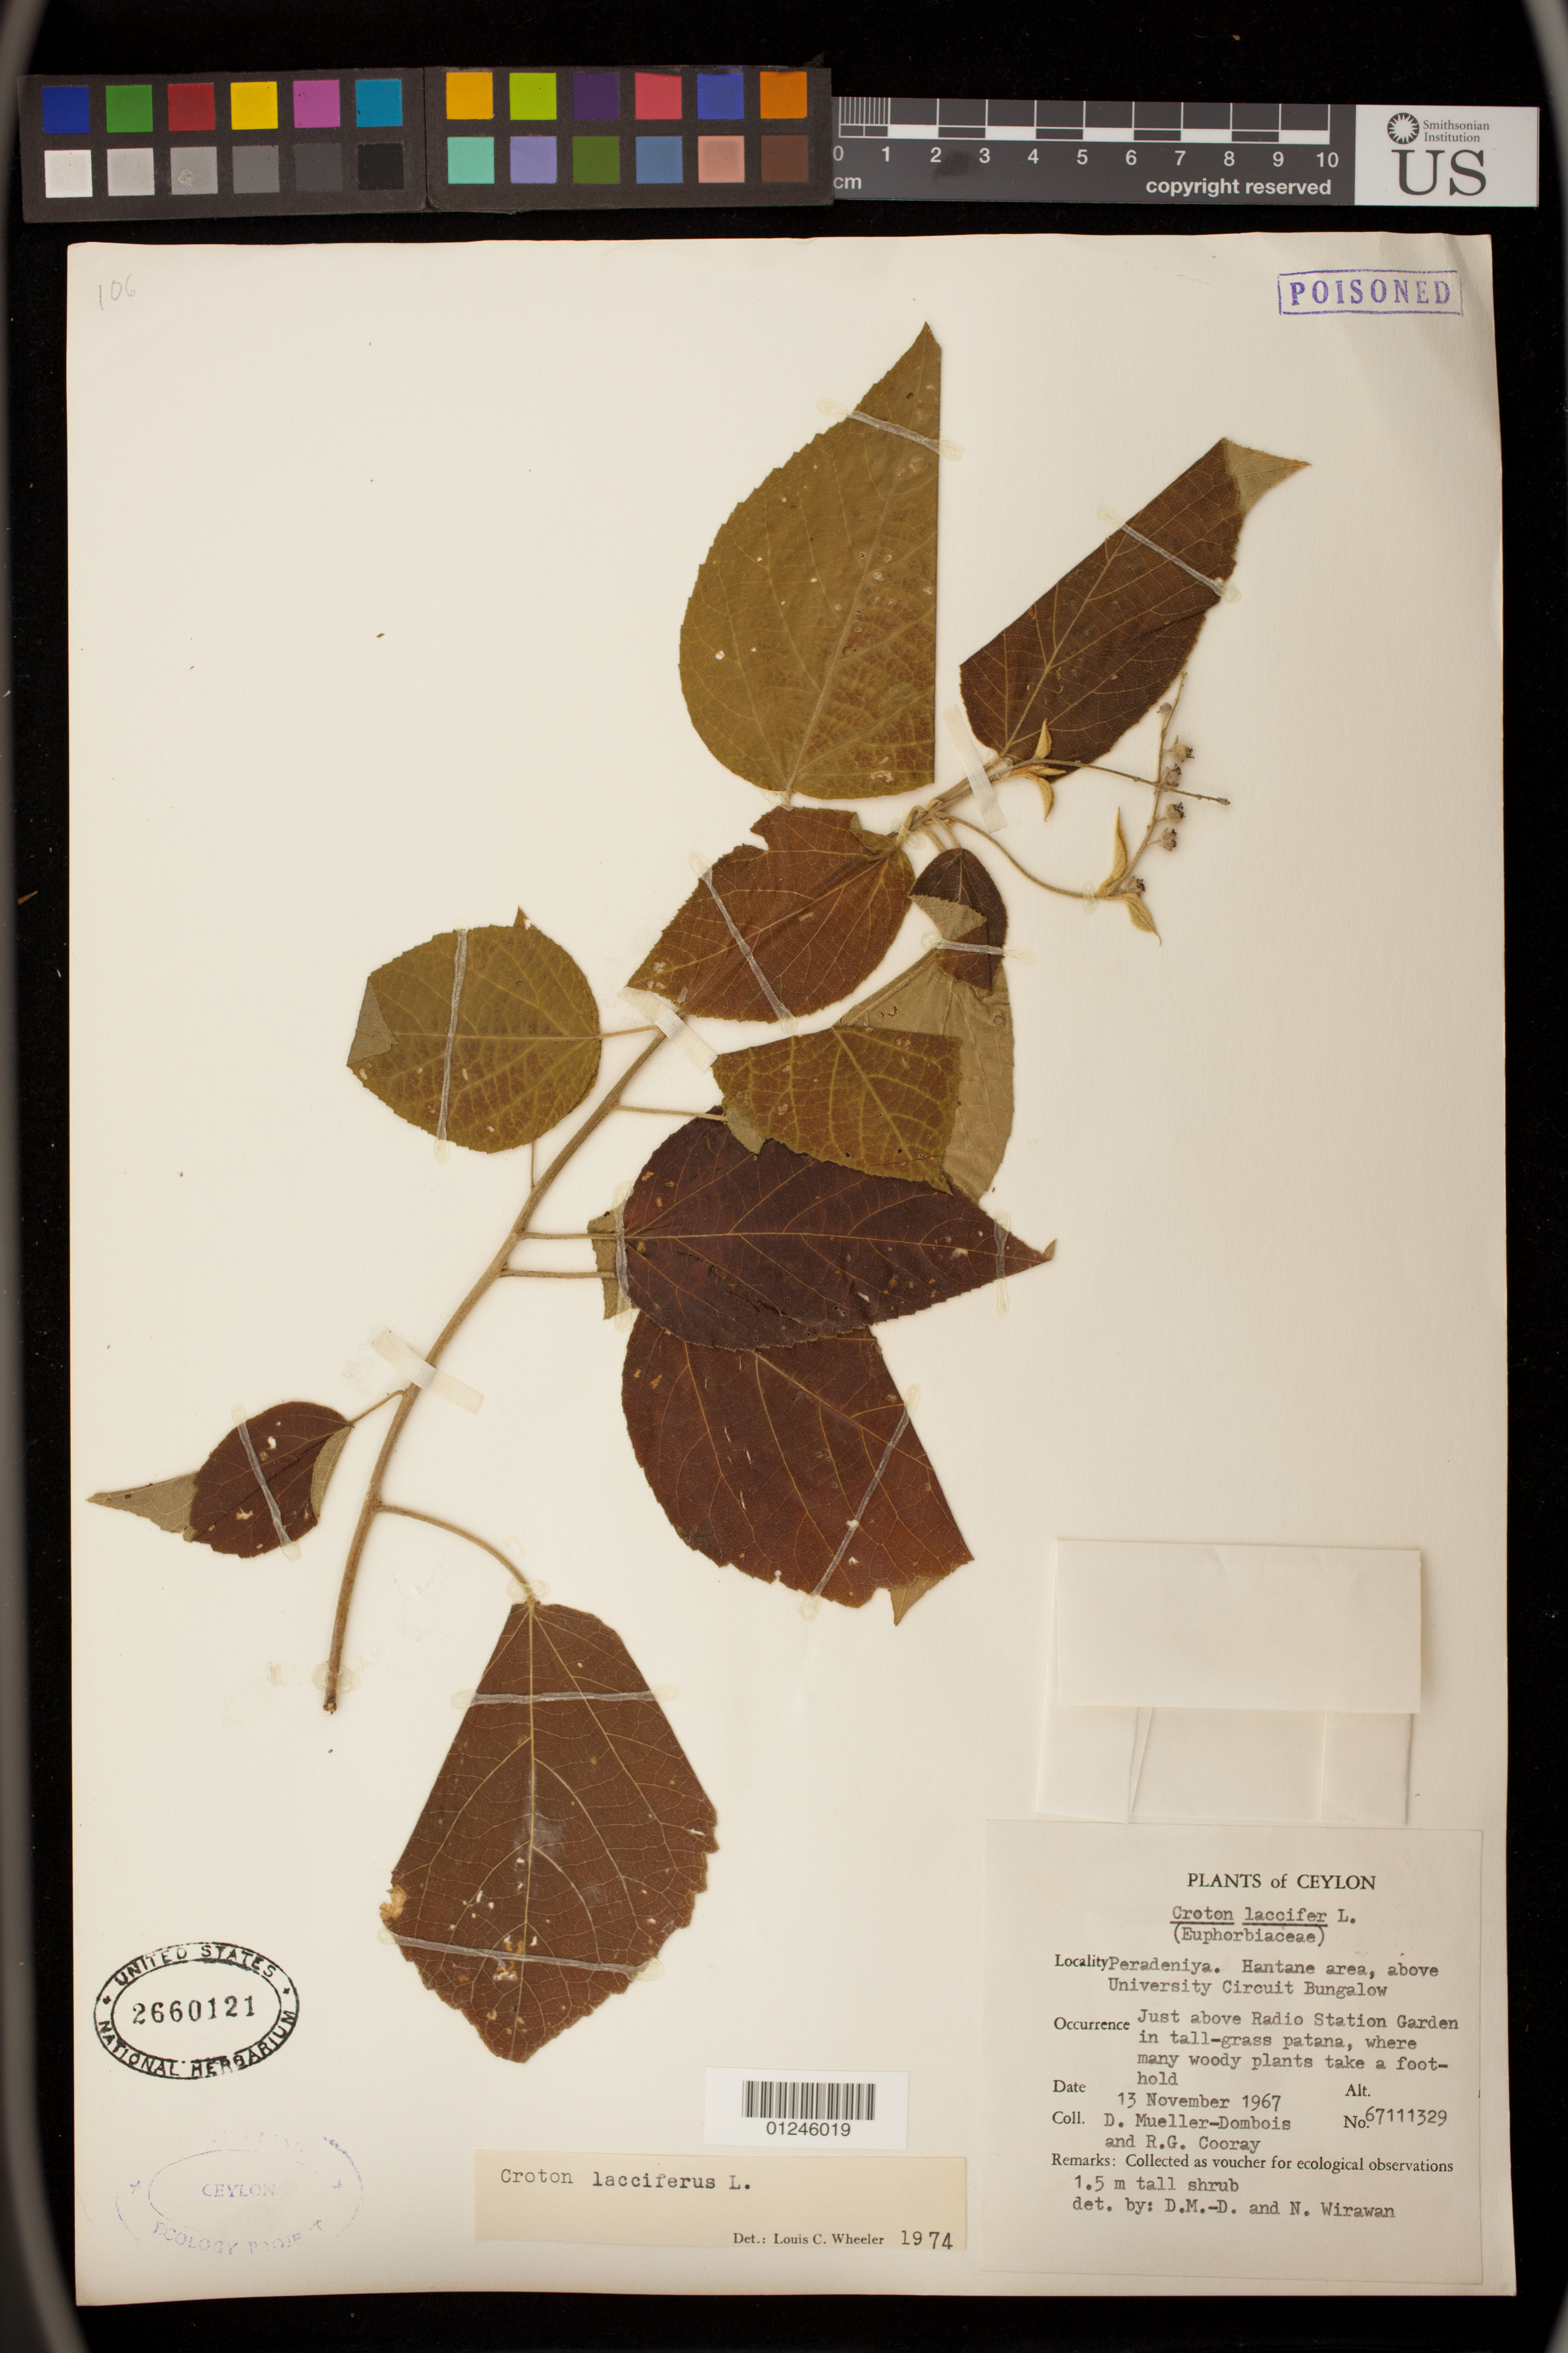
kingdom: Plantae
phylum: Tracheophyta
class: Magnoliopsida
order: Malpighiales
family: Euphorbiaceae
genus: Croton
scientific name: Croton lacciferus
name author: Blanco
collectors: D. Mueller-Dombois & R. Cooray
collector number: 67111329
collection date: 1967-11-13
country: Sri Lanka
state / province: Central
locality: Peradeniya, Hantane area, above University Circuit Bungalow. Just above Radio Station Garden in tall-grass patana, where many woody plants take a foothold.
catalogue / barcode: US 2660121